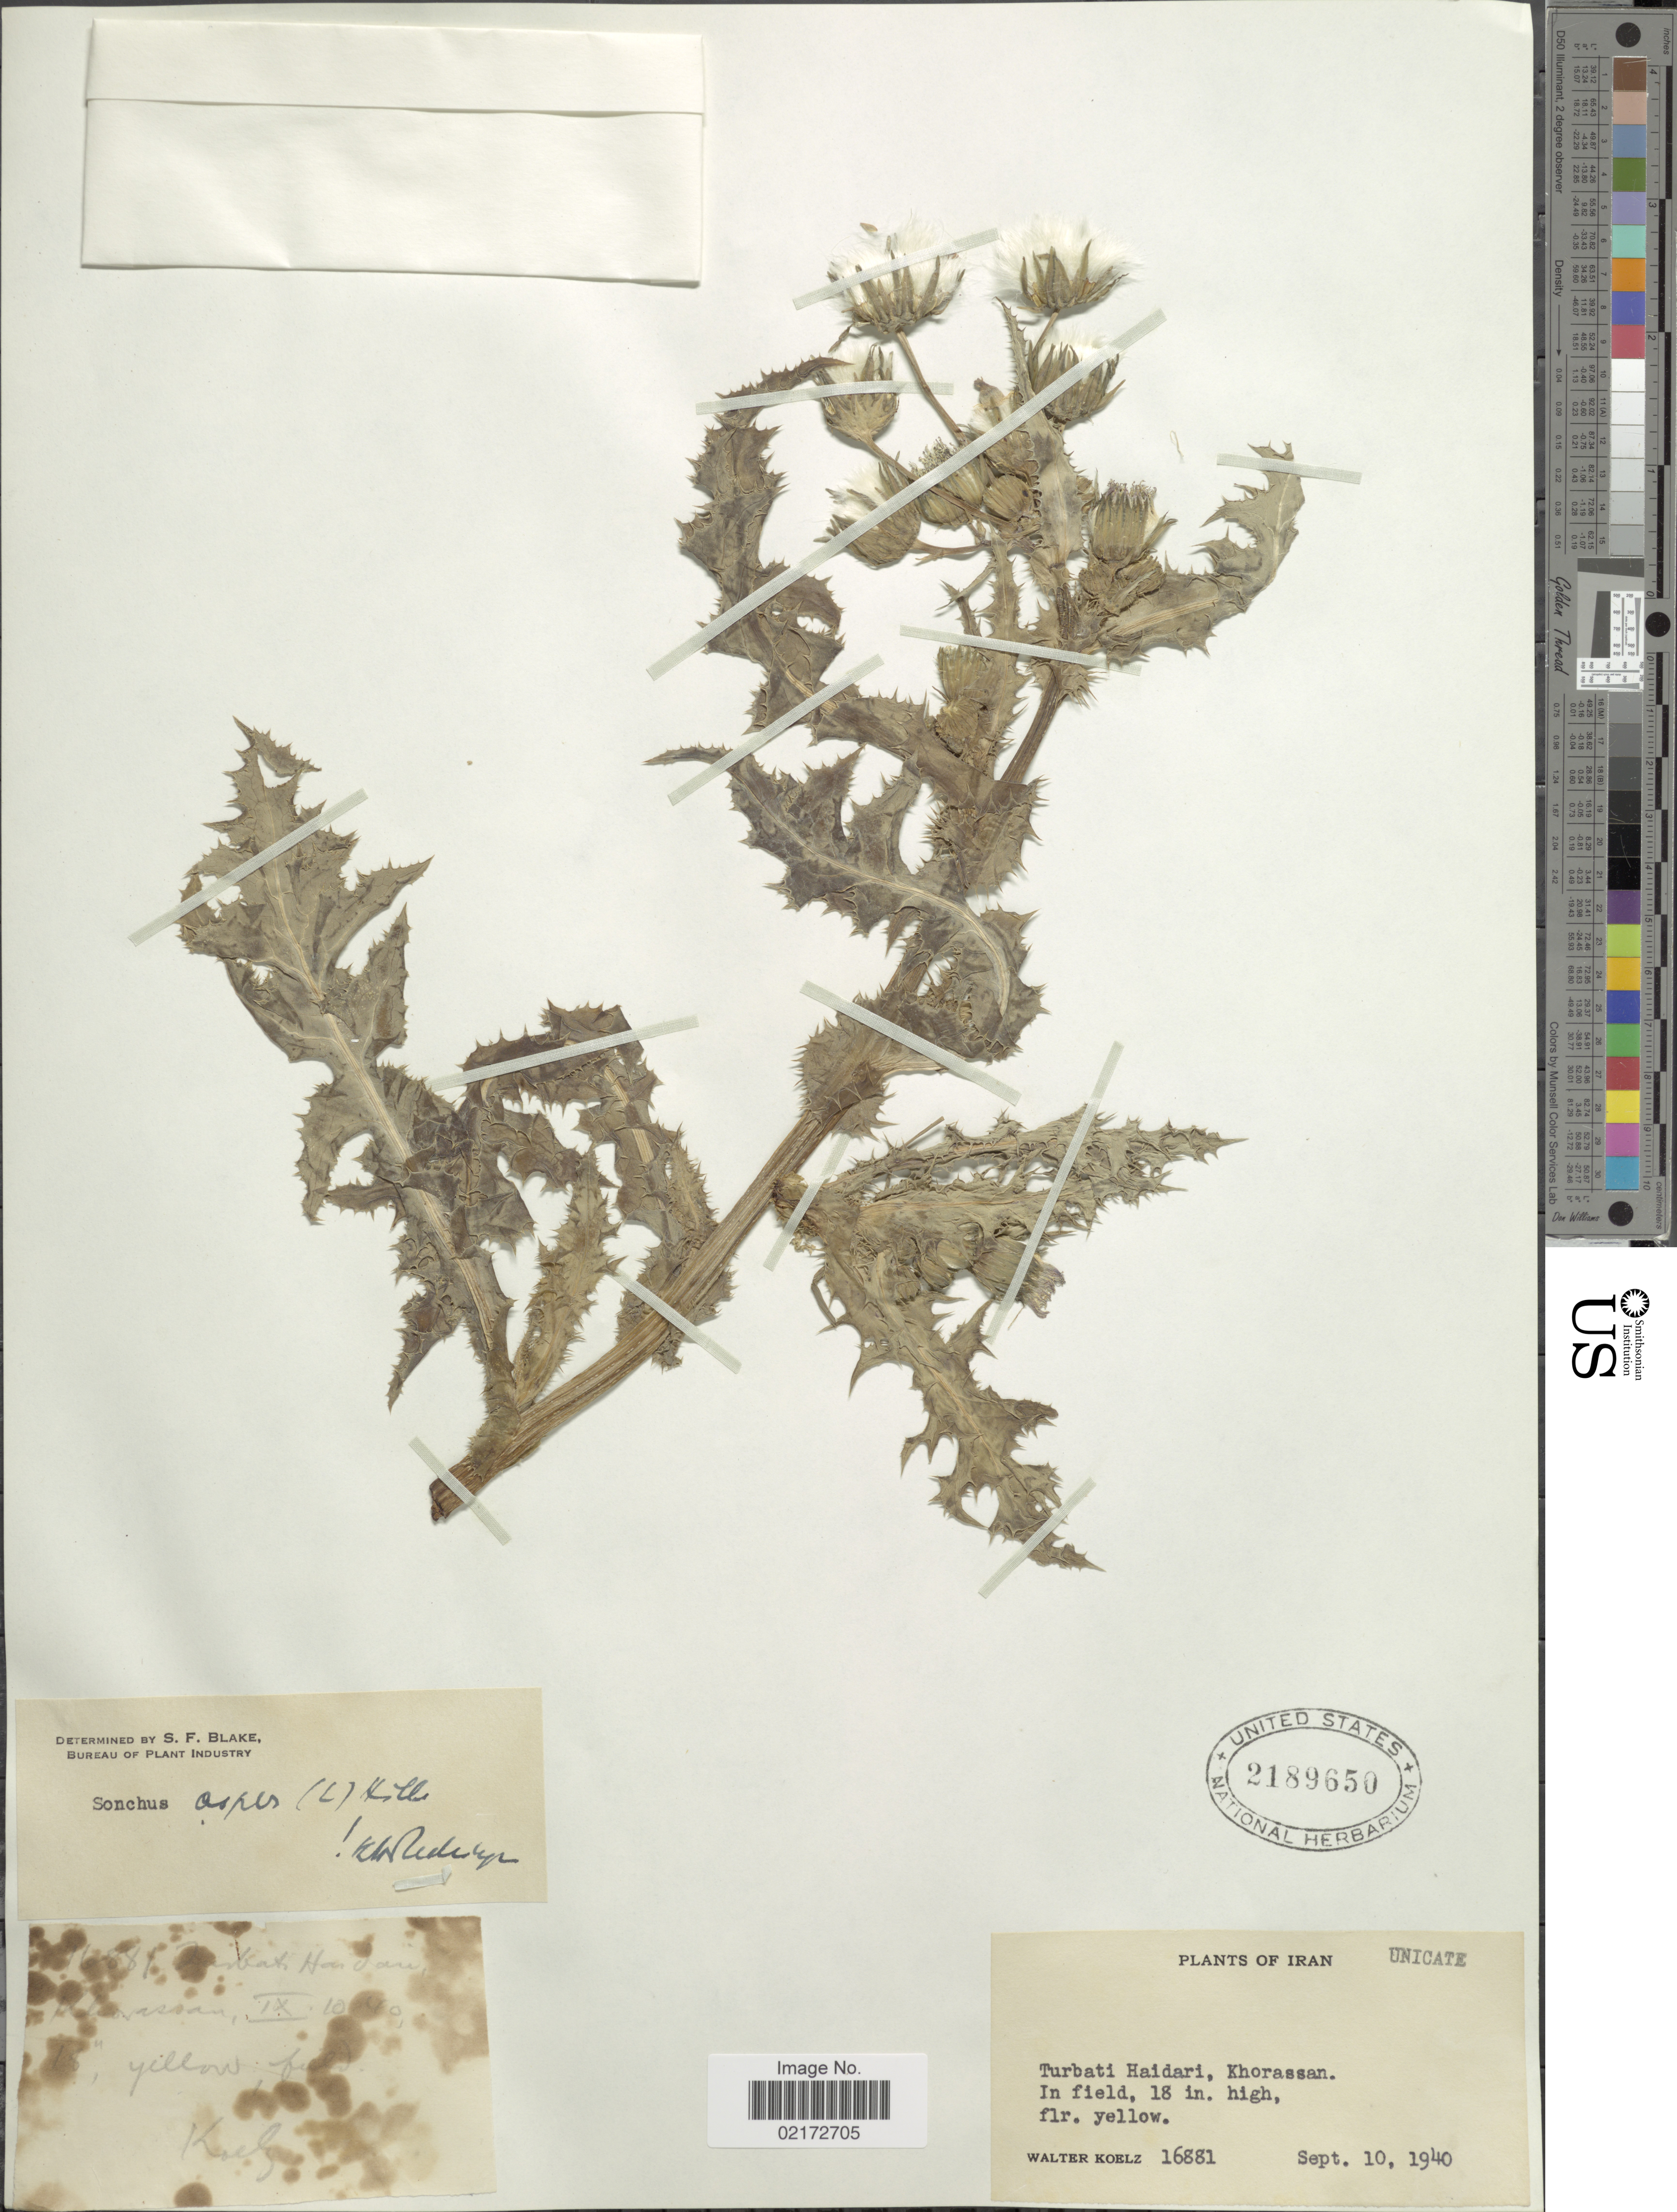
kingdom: Plantae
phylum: Tracheophyta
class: Magnoliopsida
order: Asterales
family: Asteraceae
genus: Sonchus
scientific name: Sonchus asper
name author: (L.) Hill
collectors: W. N. Koelz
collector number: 16881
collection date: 1940-09-10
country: Iran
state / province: Khorasan [obsolete]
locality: Turbati Haidari, Khorassan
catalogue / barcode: US 2189650